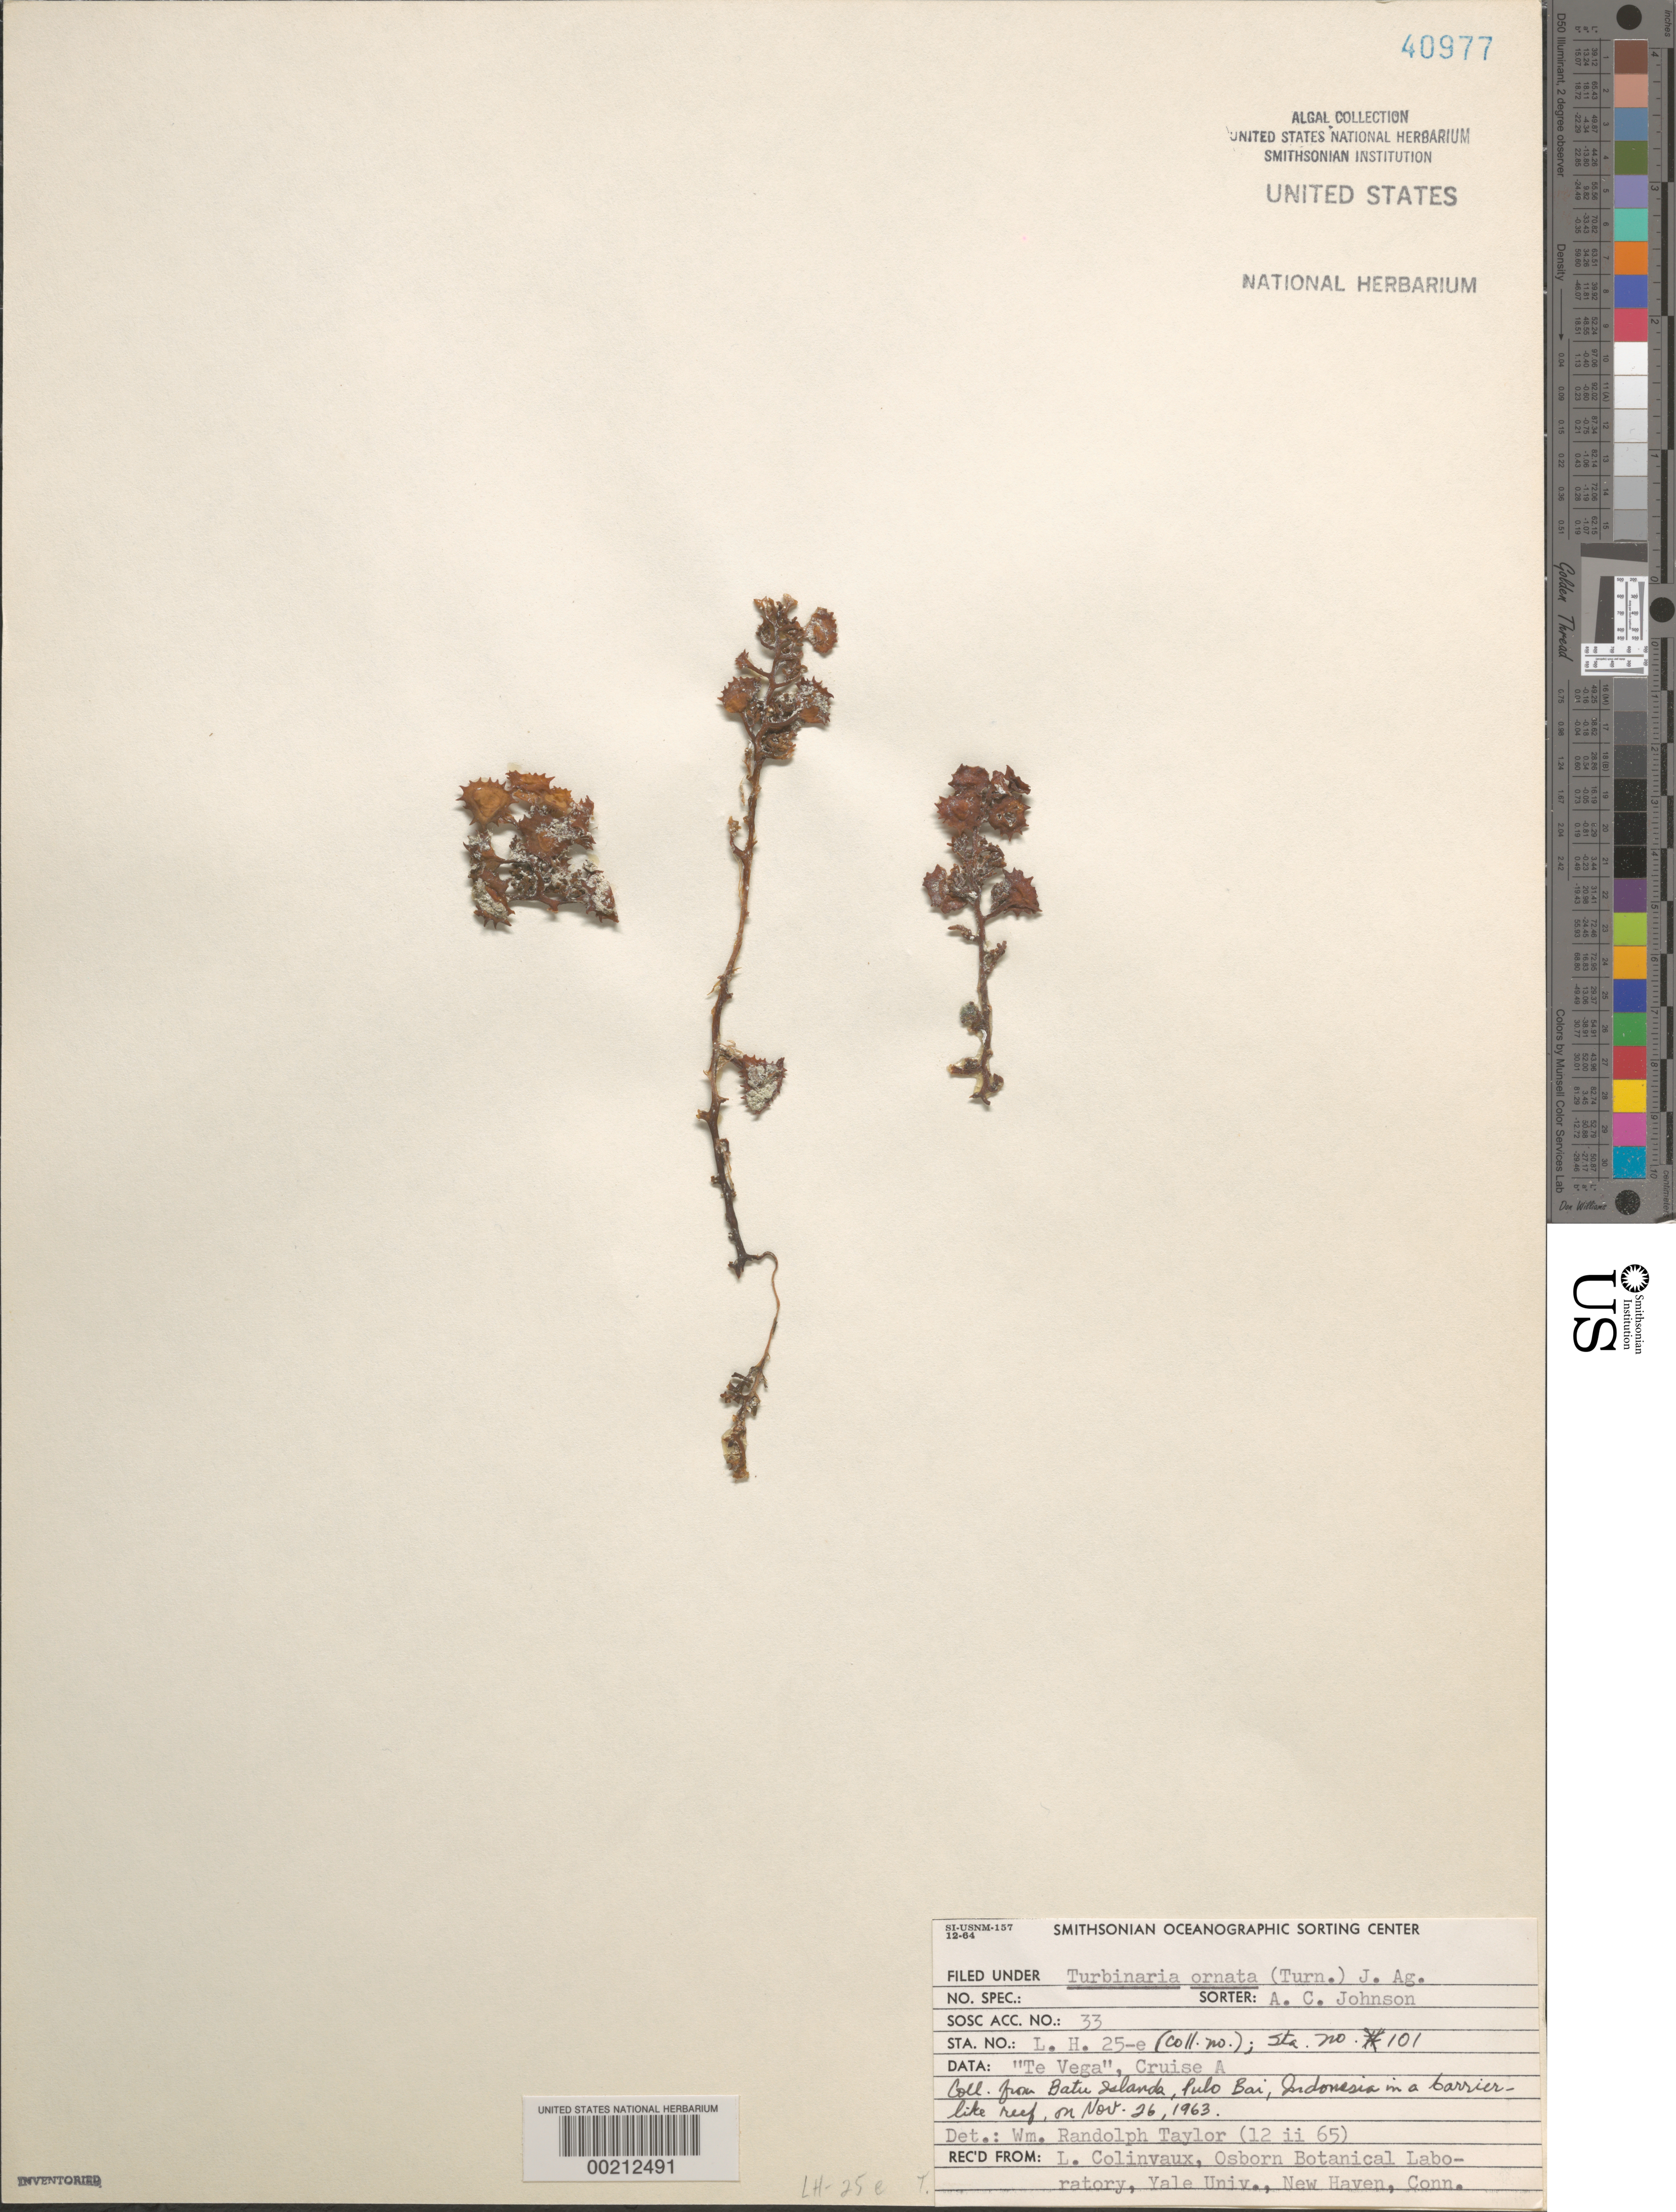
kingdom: Chromista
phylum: Ochrophyta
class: Phaeophyceae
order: Fucales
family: Sargassaceae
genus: Turbinaria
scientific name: Turbinaria ornata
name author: (Turner) J. Agardh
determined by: Taylor, William R.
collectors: L. Hillis-Colinvaux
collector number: Lh-25e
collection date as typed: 26 Nov 1963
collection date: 1963-11-26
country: Indonesia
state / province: Sumatra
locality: Pulo bai, batu islands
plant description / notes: Te Vega, Cruise A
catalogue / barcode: US 40977